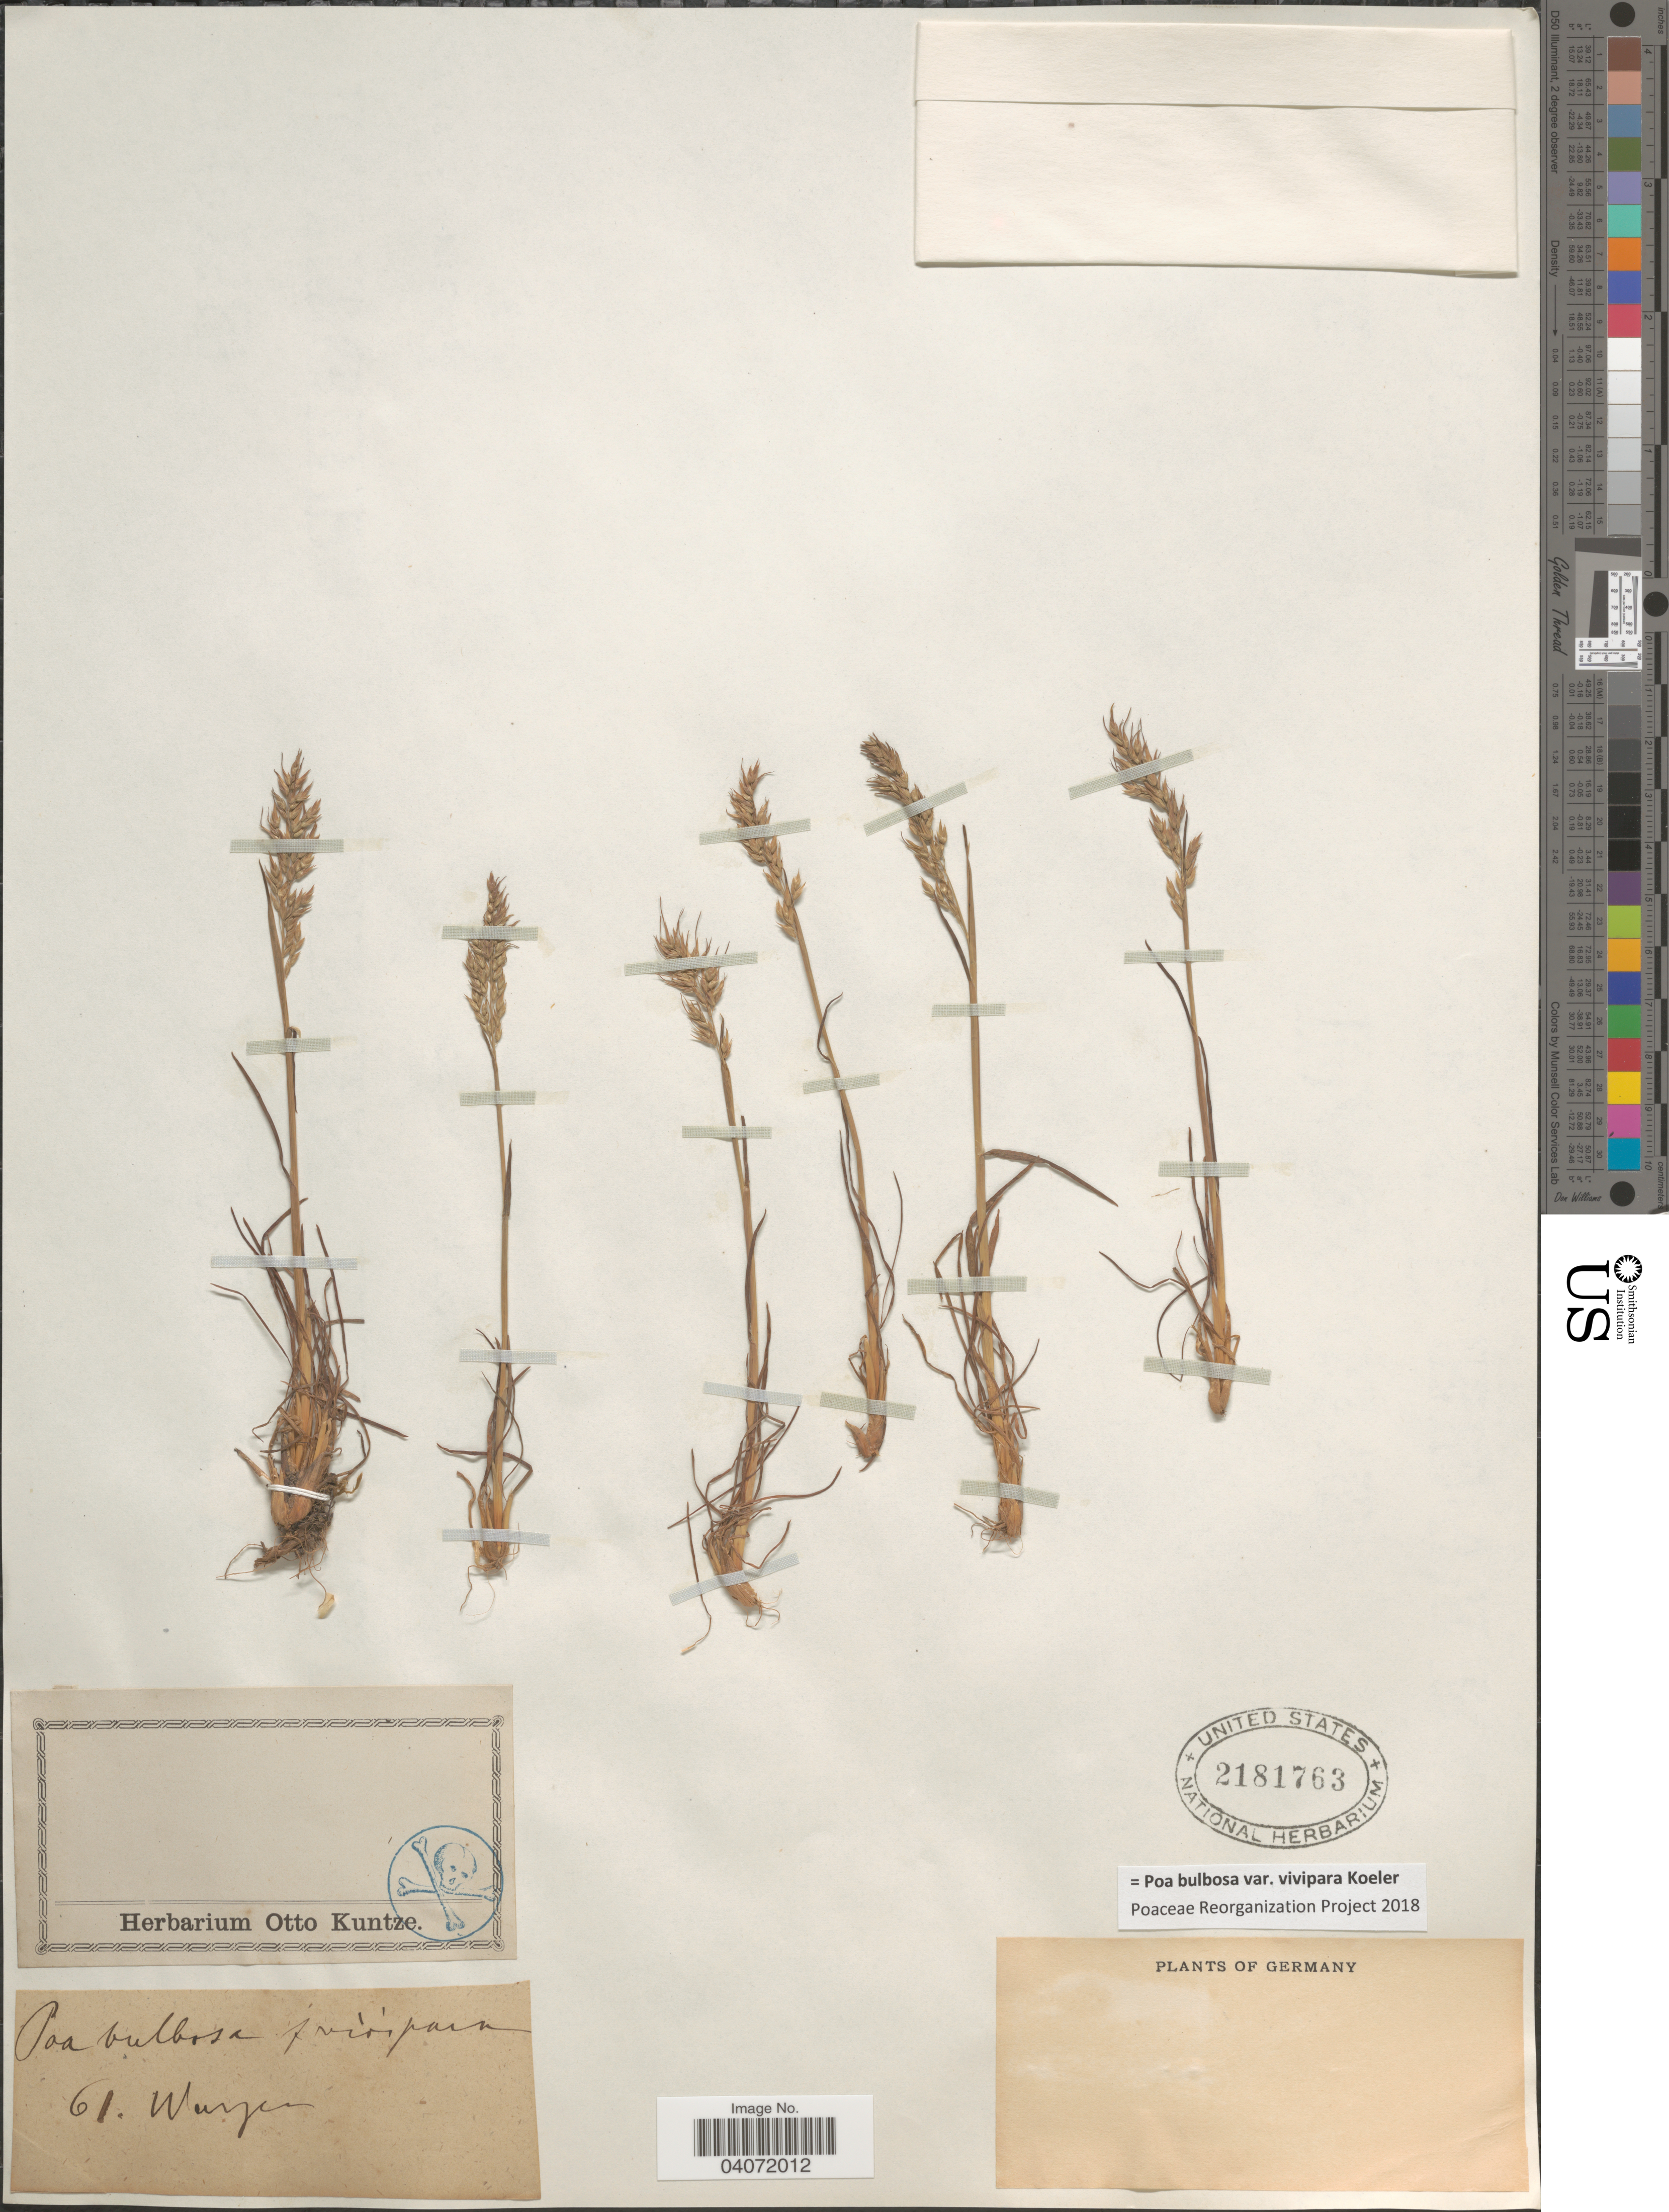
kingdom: Plantae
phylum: Tracheophyta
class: Liliopsida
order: Poales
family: Poaceae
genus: Poa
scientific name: Poa bulbosa subsp. bulbosa var. vivipara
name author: Koeler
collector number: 61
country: Germany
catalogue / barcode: US 2181763